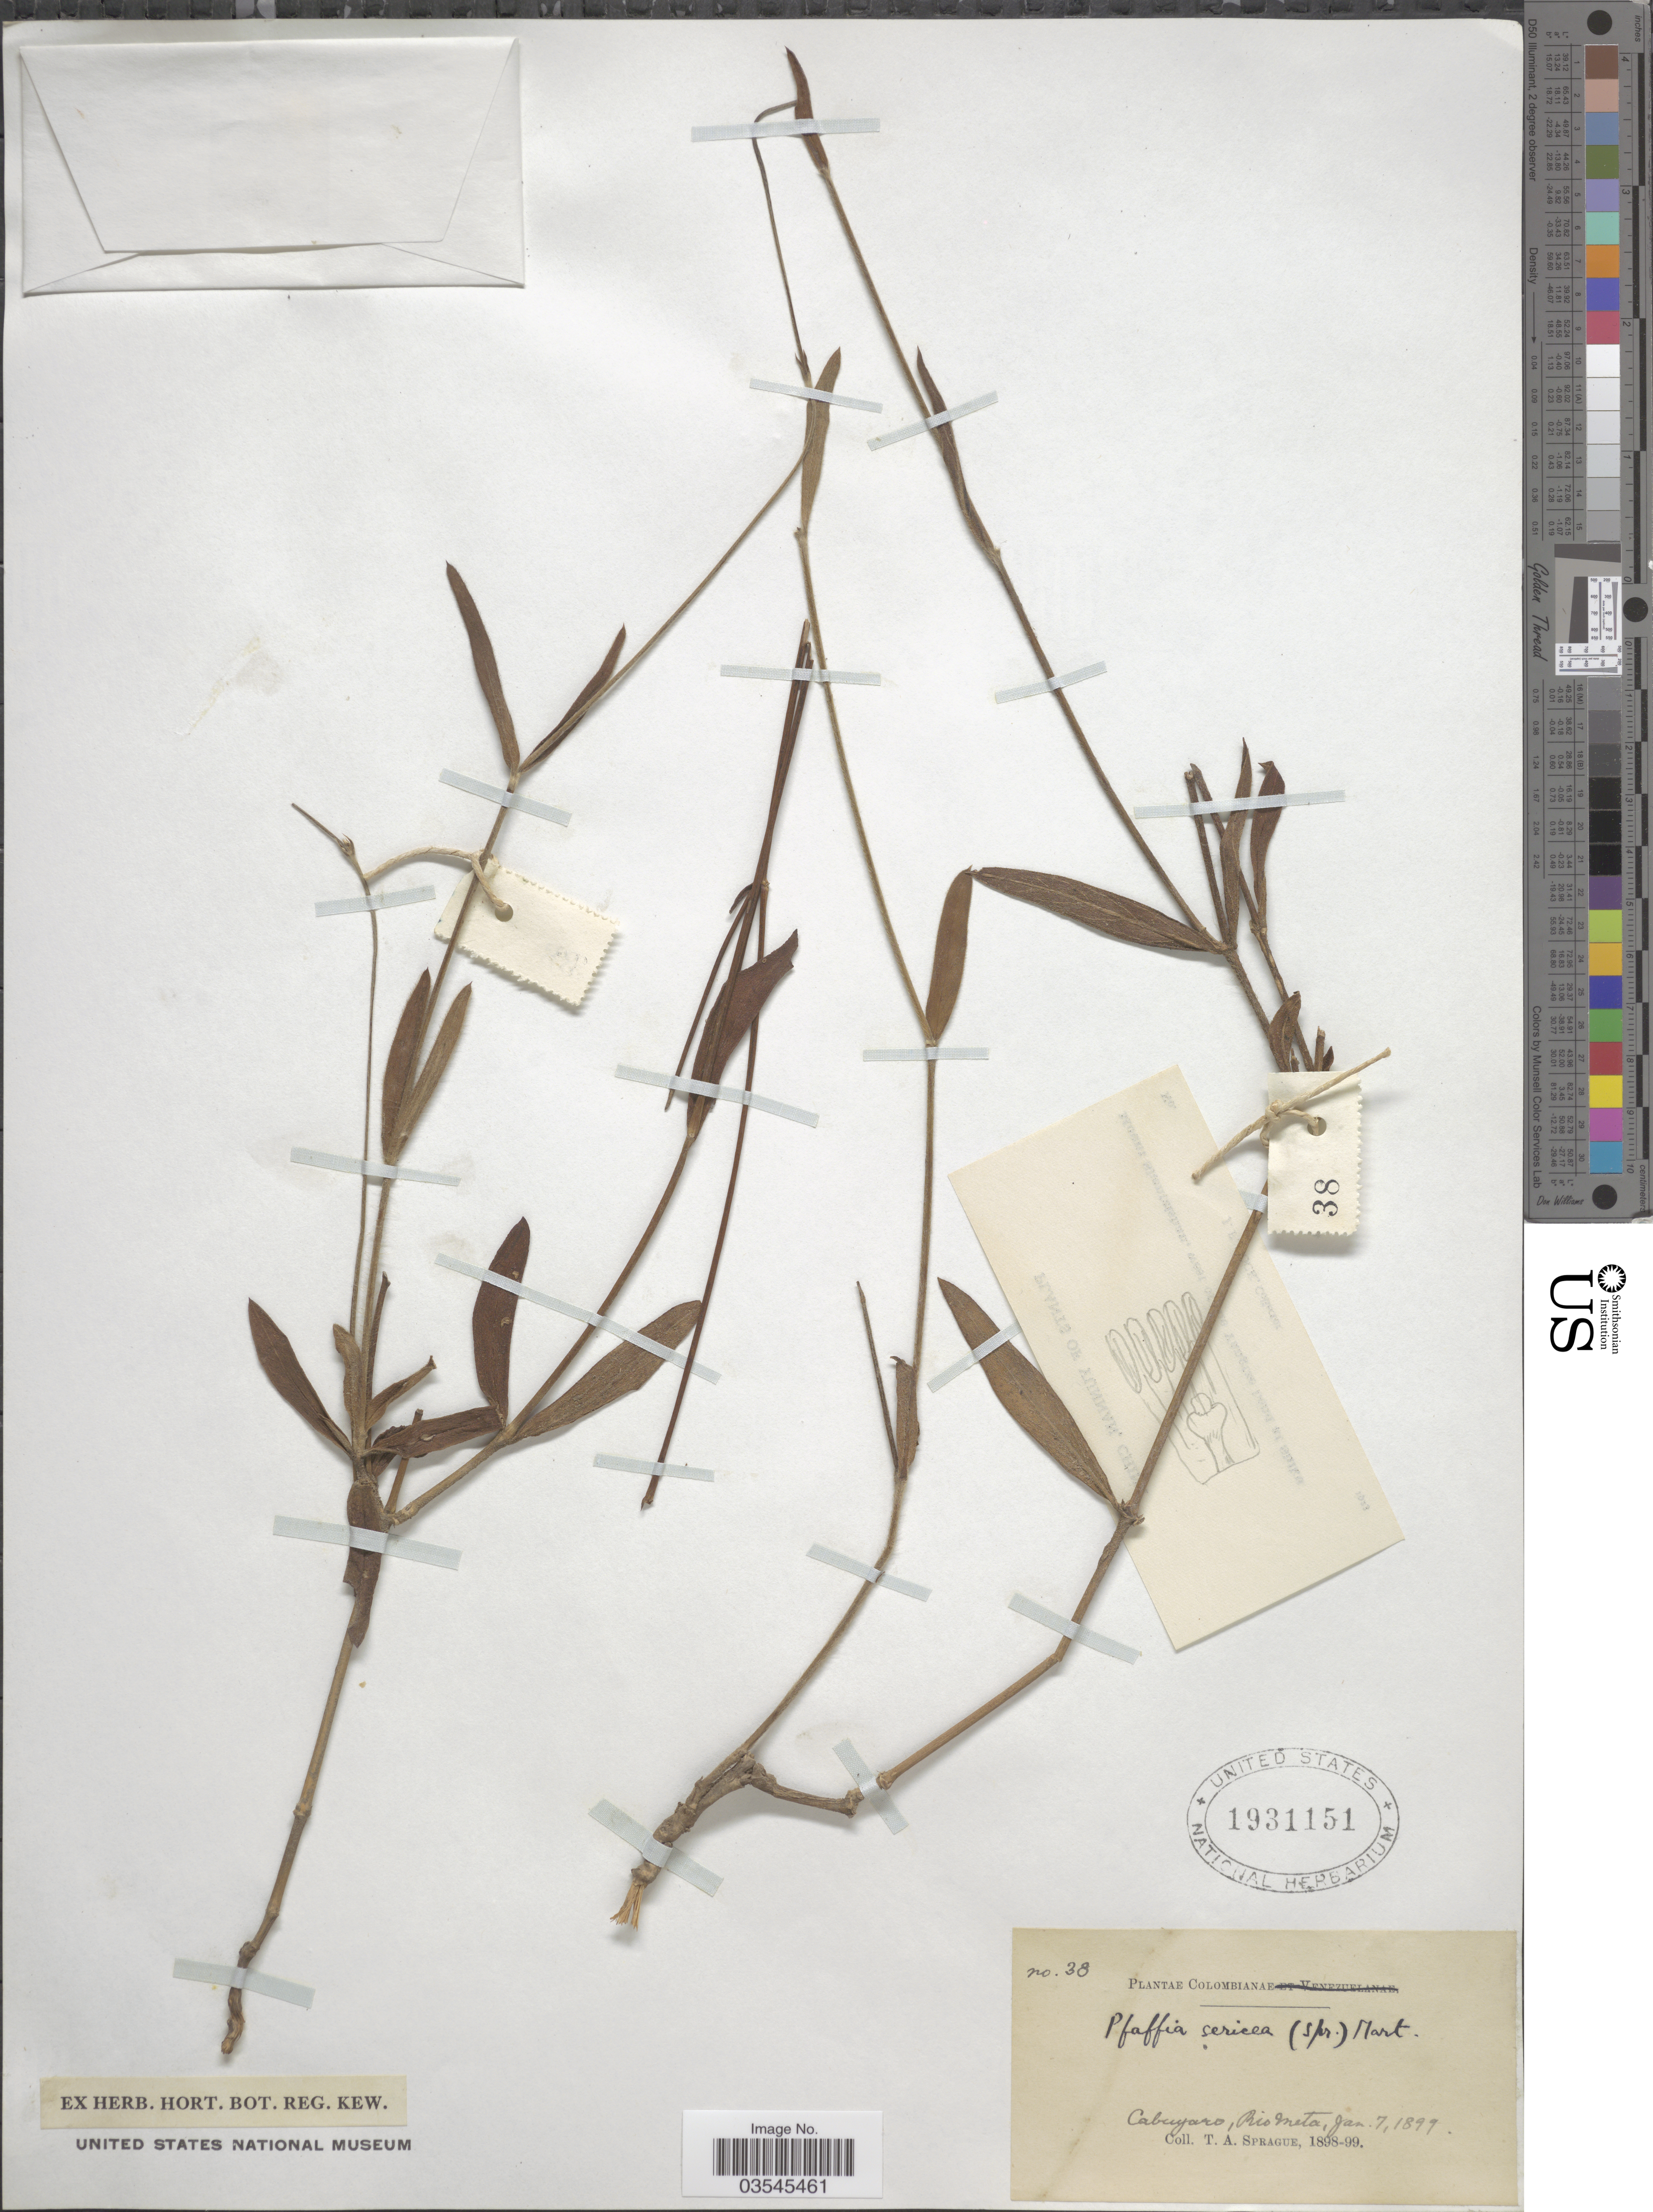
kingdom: Plantae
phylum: Tracheophyta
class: Magnoliopsida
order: Caryophyllales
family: Amaranthaceae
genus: Pfaffia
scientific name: Pfaffia tuberosa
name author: (Moq. ex DC.) Hicken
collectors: T. A. Sprague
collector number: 38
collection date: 1899-01-07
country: Colombia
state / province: Meta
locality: Cabuyaro, Rio Meta.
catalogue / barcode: US 1931151